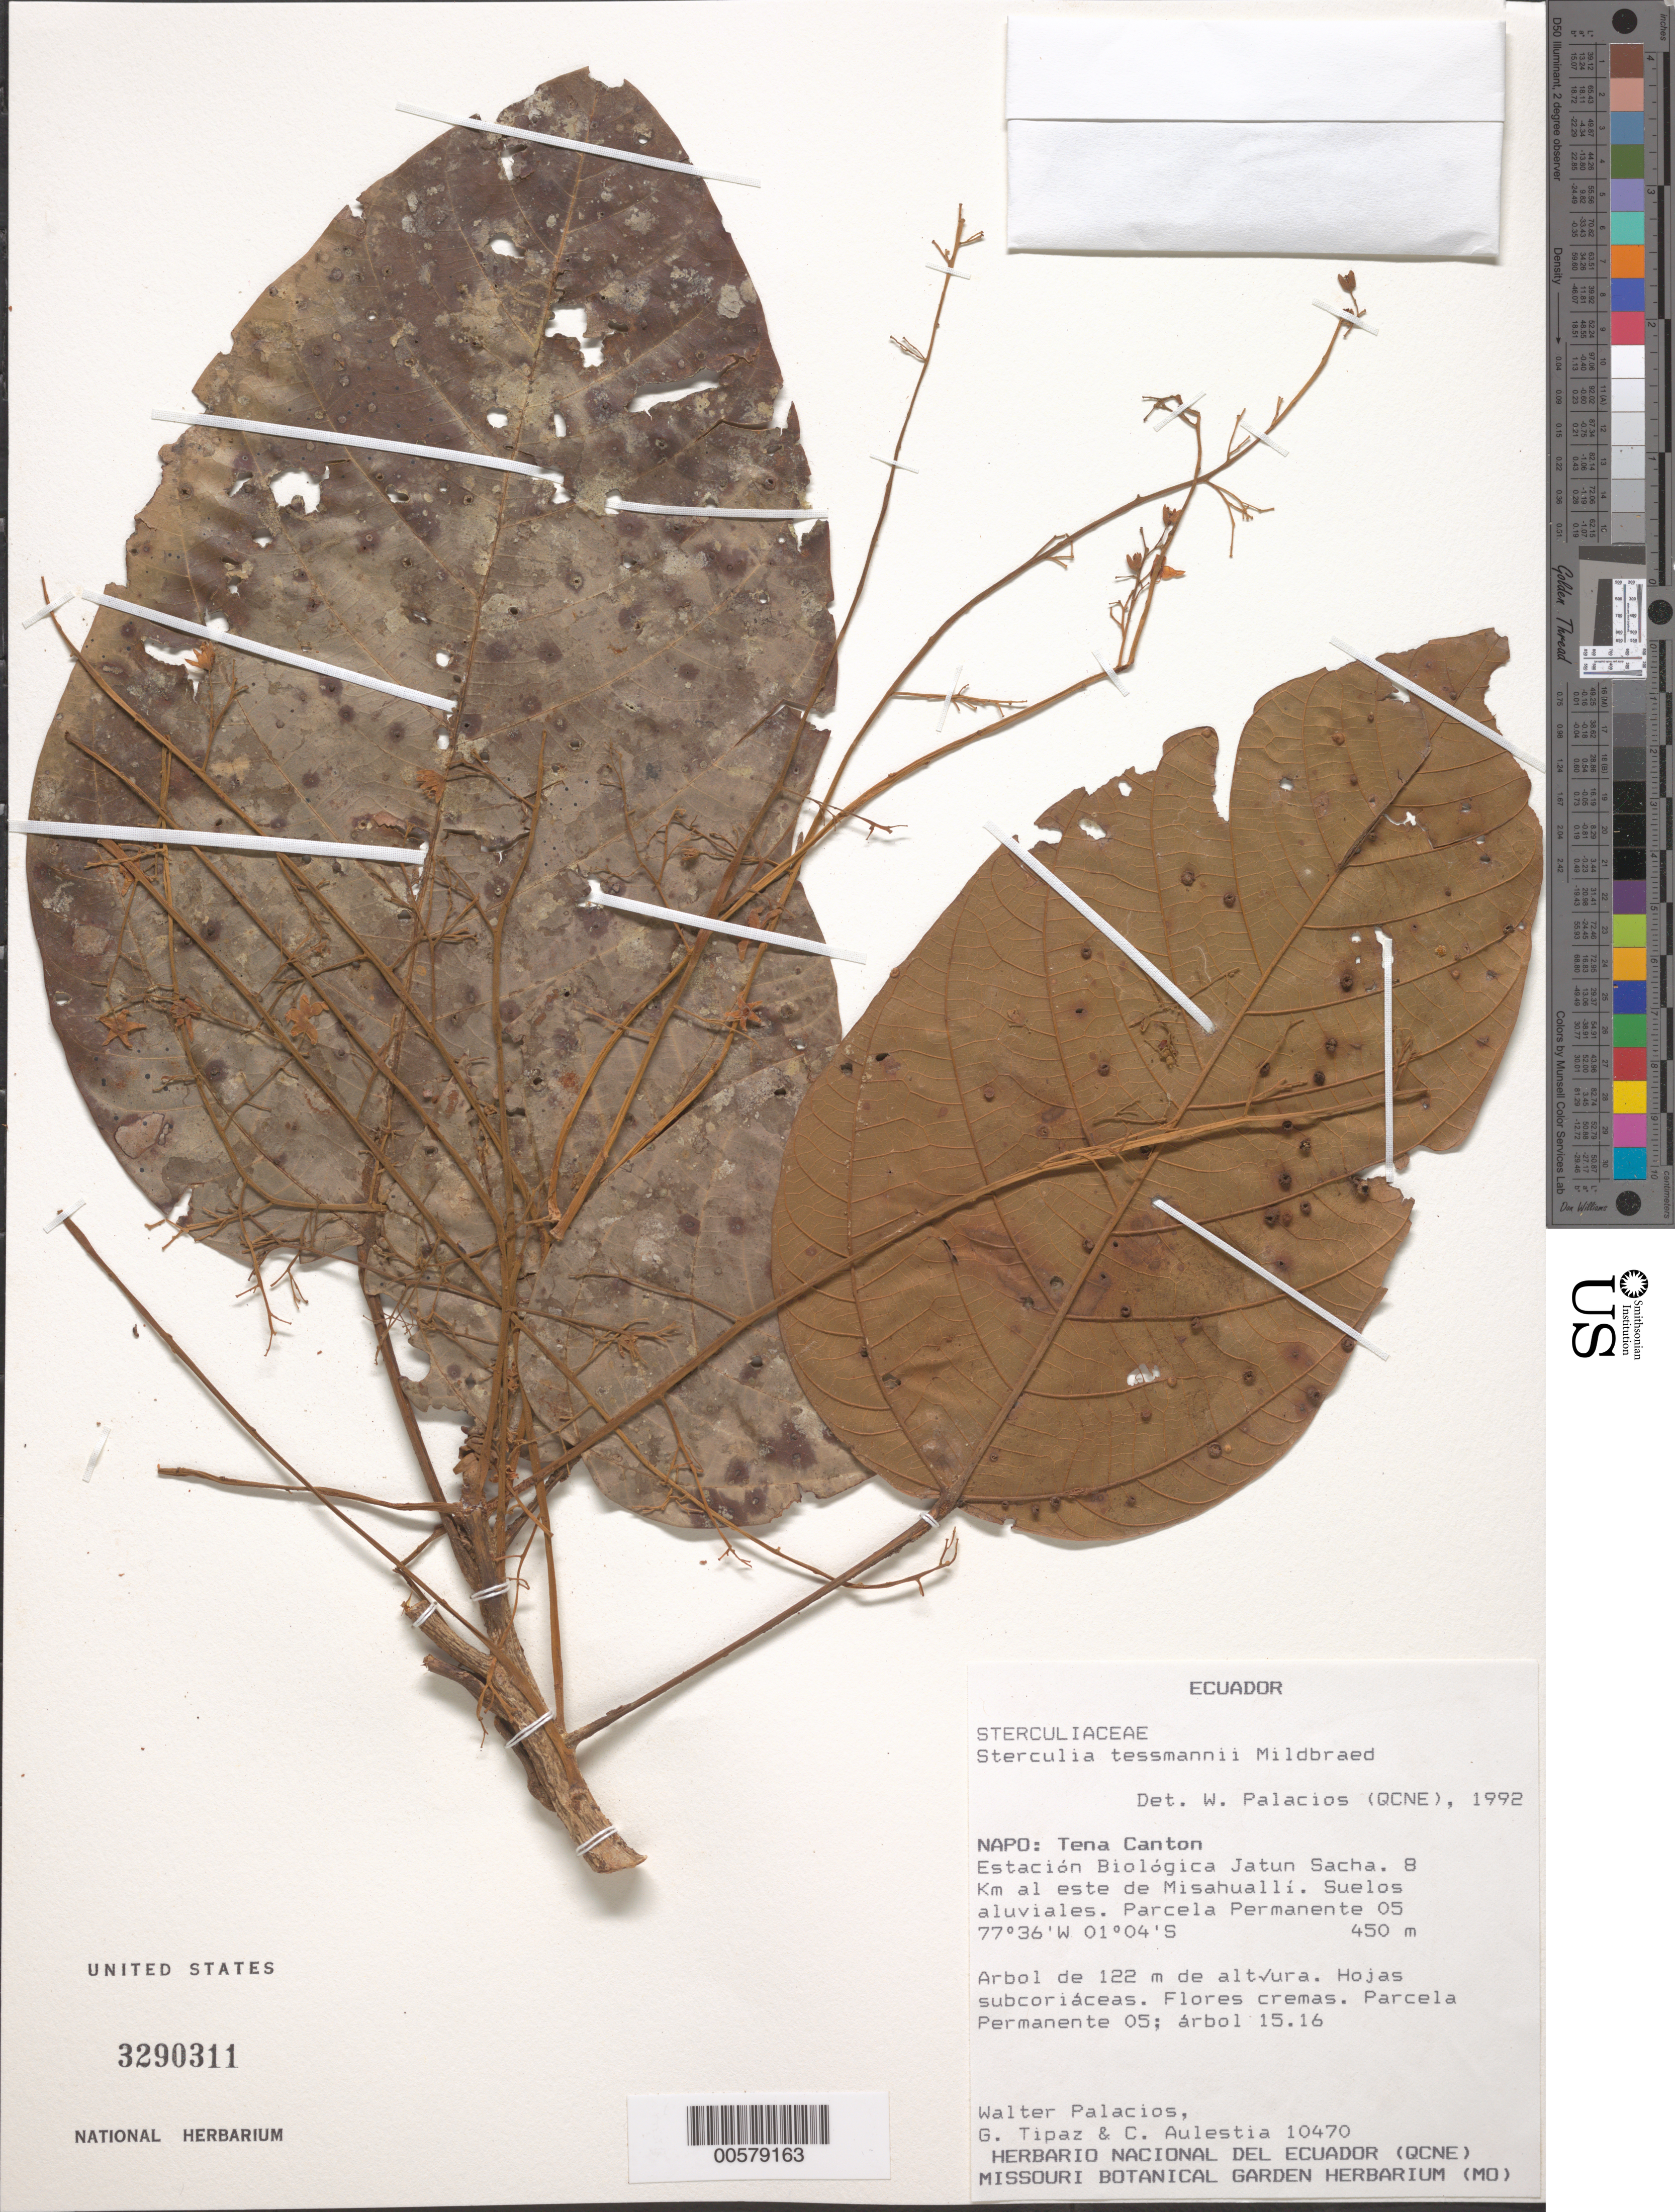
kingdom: Plantae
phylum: Tracheophyta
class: Magnoliopsida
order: Malvales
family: Malvaceae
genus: Sterculia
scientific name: Sterculia tessmannii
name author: Mildbr.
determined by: Palacios, W., (QCA), Pontificia Universidad Católica del Ecuador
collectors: W. Palacios, G. Tipaz & C. Aulestia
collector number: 10470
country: Ecuador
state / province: Napo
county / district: Tena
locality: Cantón Tena. Estación Biológica Jatun Sacha, 8 km al E de Misahuallí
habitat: Suelos aluviales, parcela pemanente 05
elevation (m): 450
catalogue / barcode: US 3290311